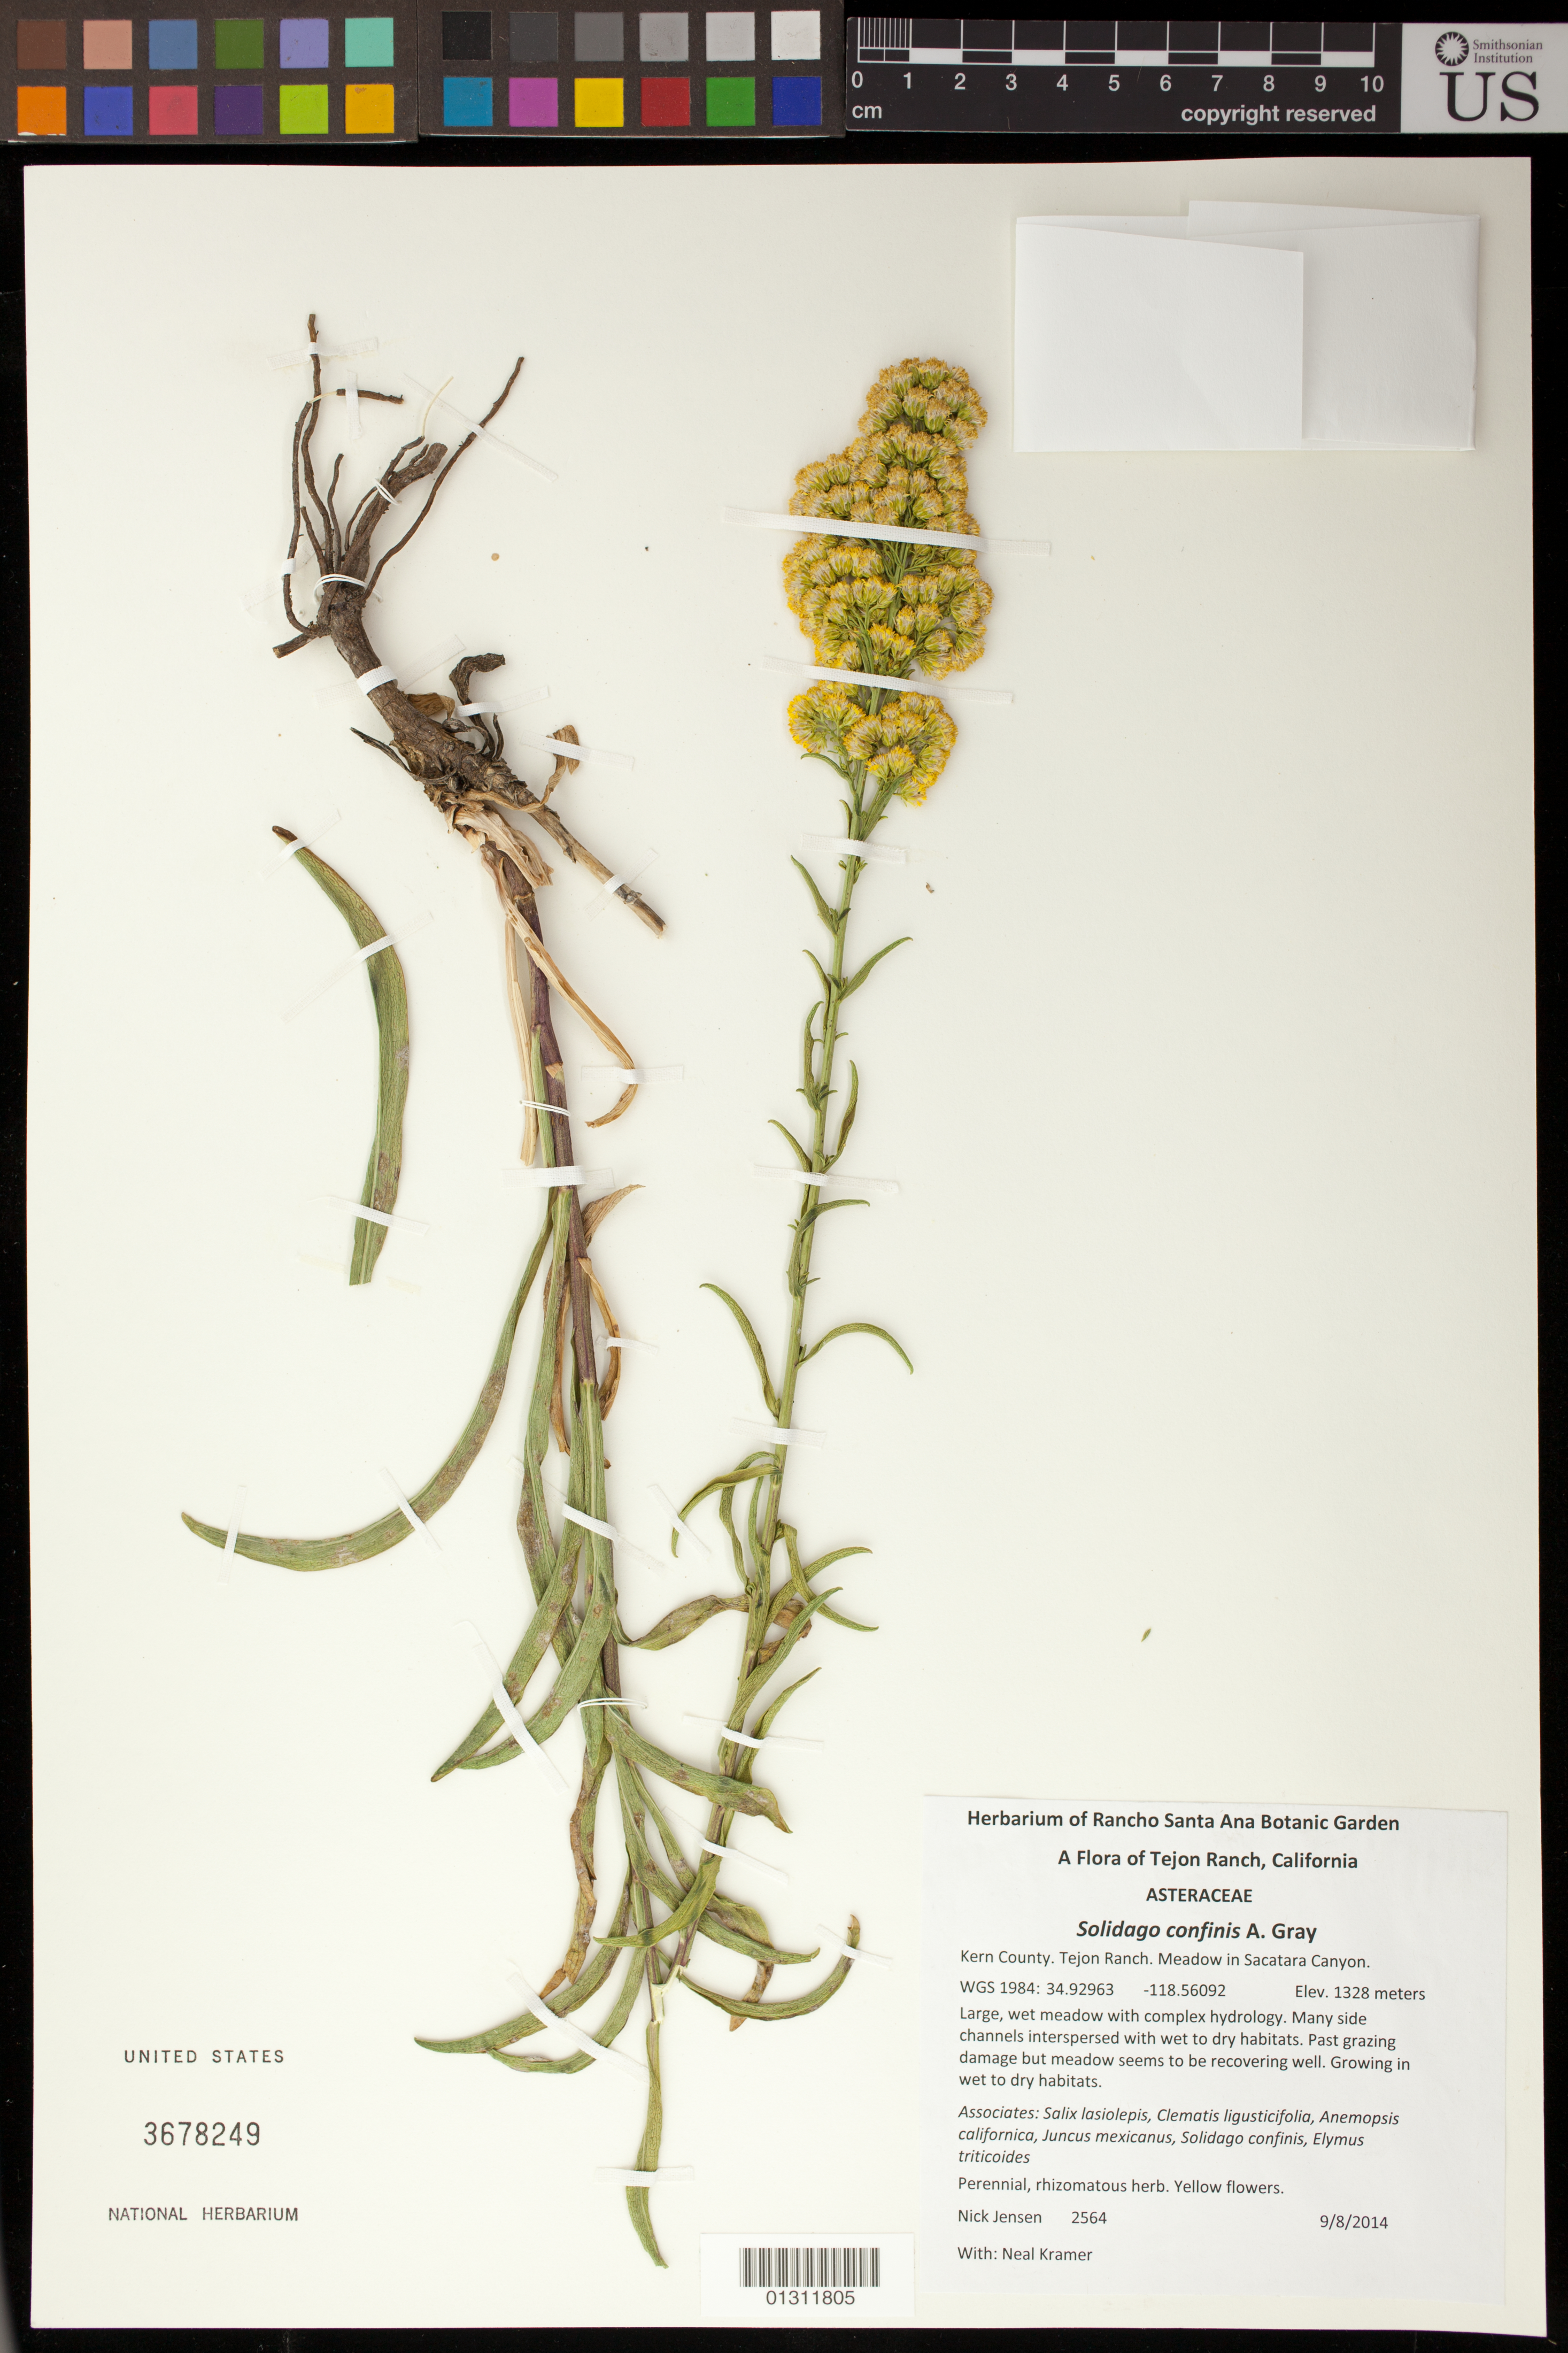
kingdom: Plantae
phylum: Tracheophyta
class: Magnoliopsida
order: Asterales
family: Asteraceae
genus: Solidago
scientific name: Solidago confinis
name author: A. Gray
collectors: N. Jensen & N. Kramer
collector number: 2564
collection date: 2014-09-08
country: United States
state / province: California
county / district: Kern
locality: Tejon Ranch. Meadow in Sacatara Canyon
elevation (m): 1328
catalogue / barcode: US 3678249